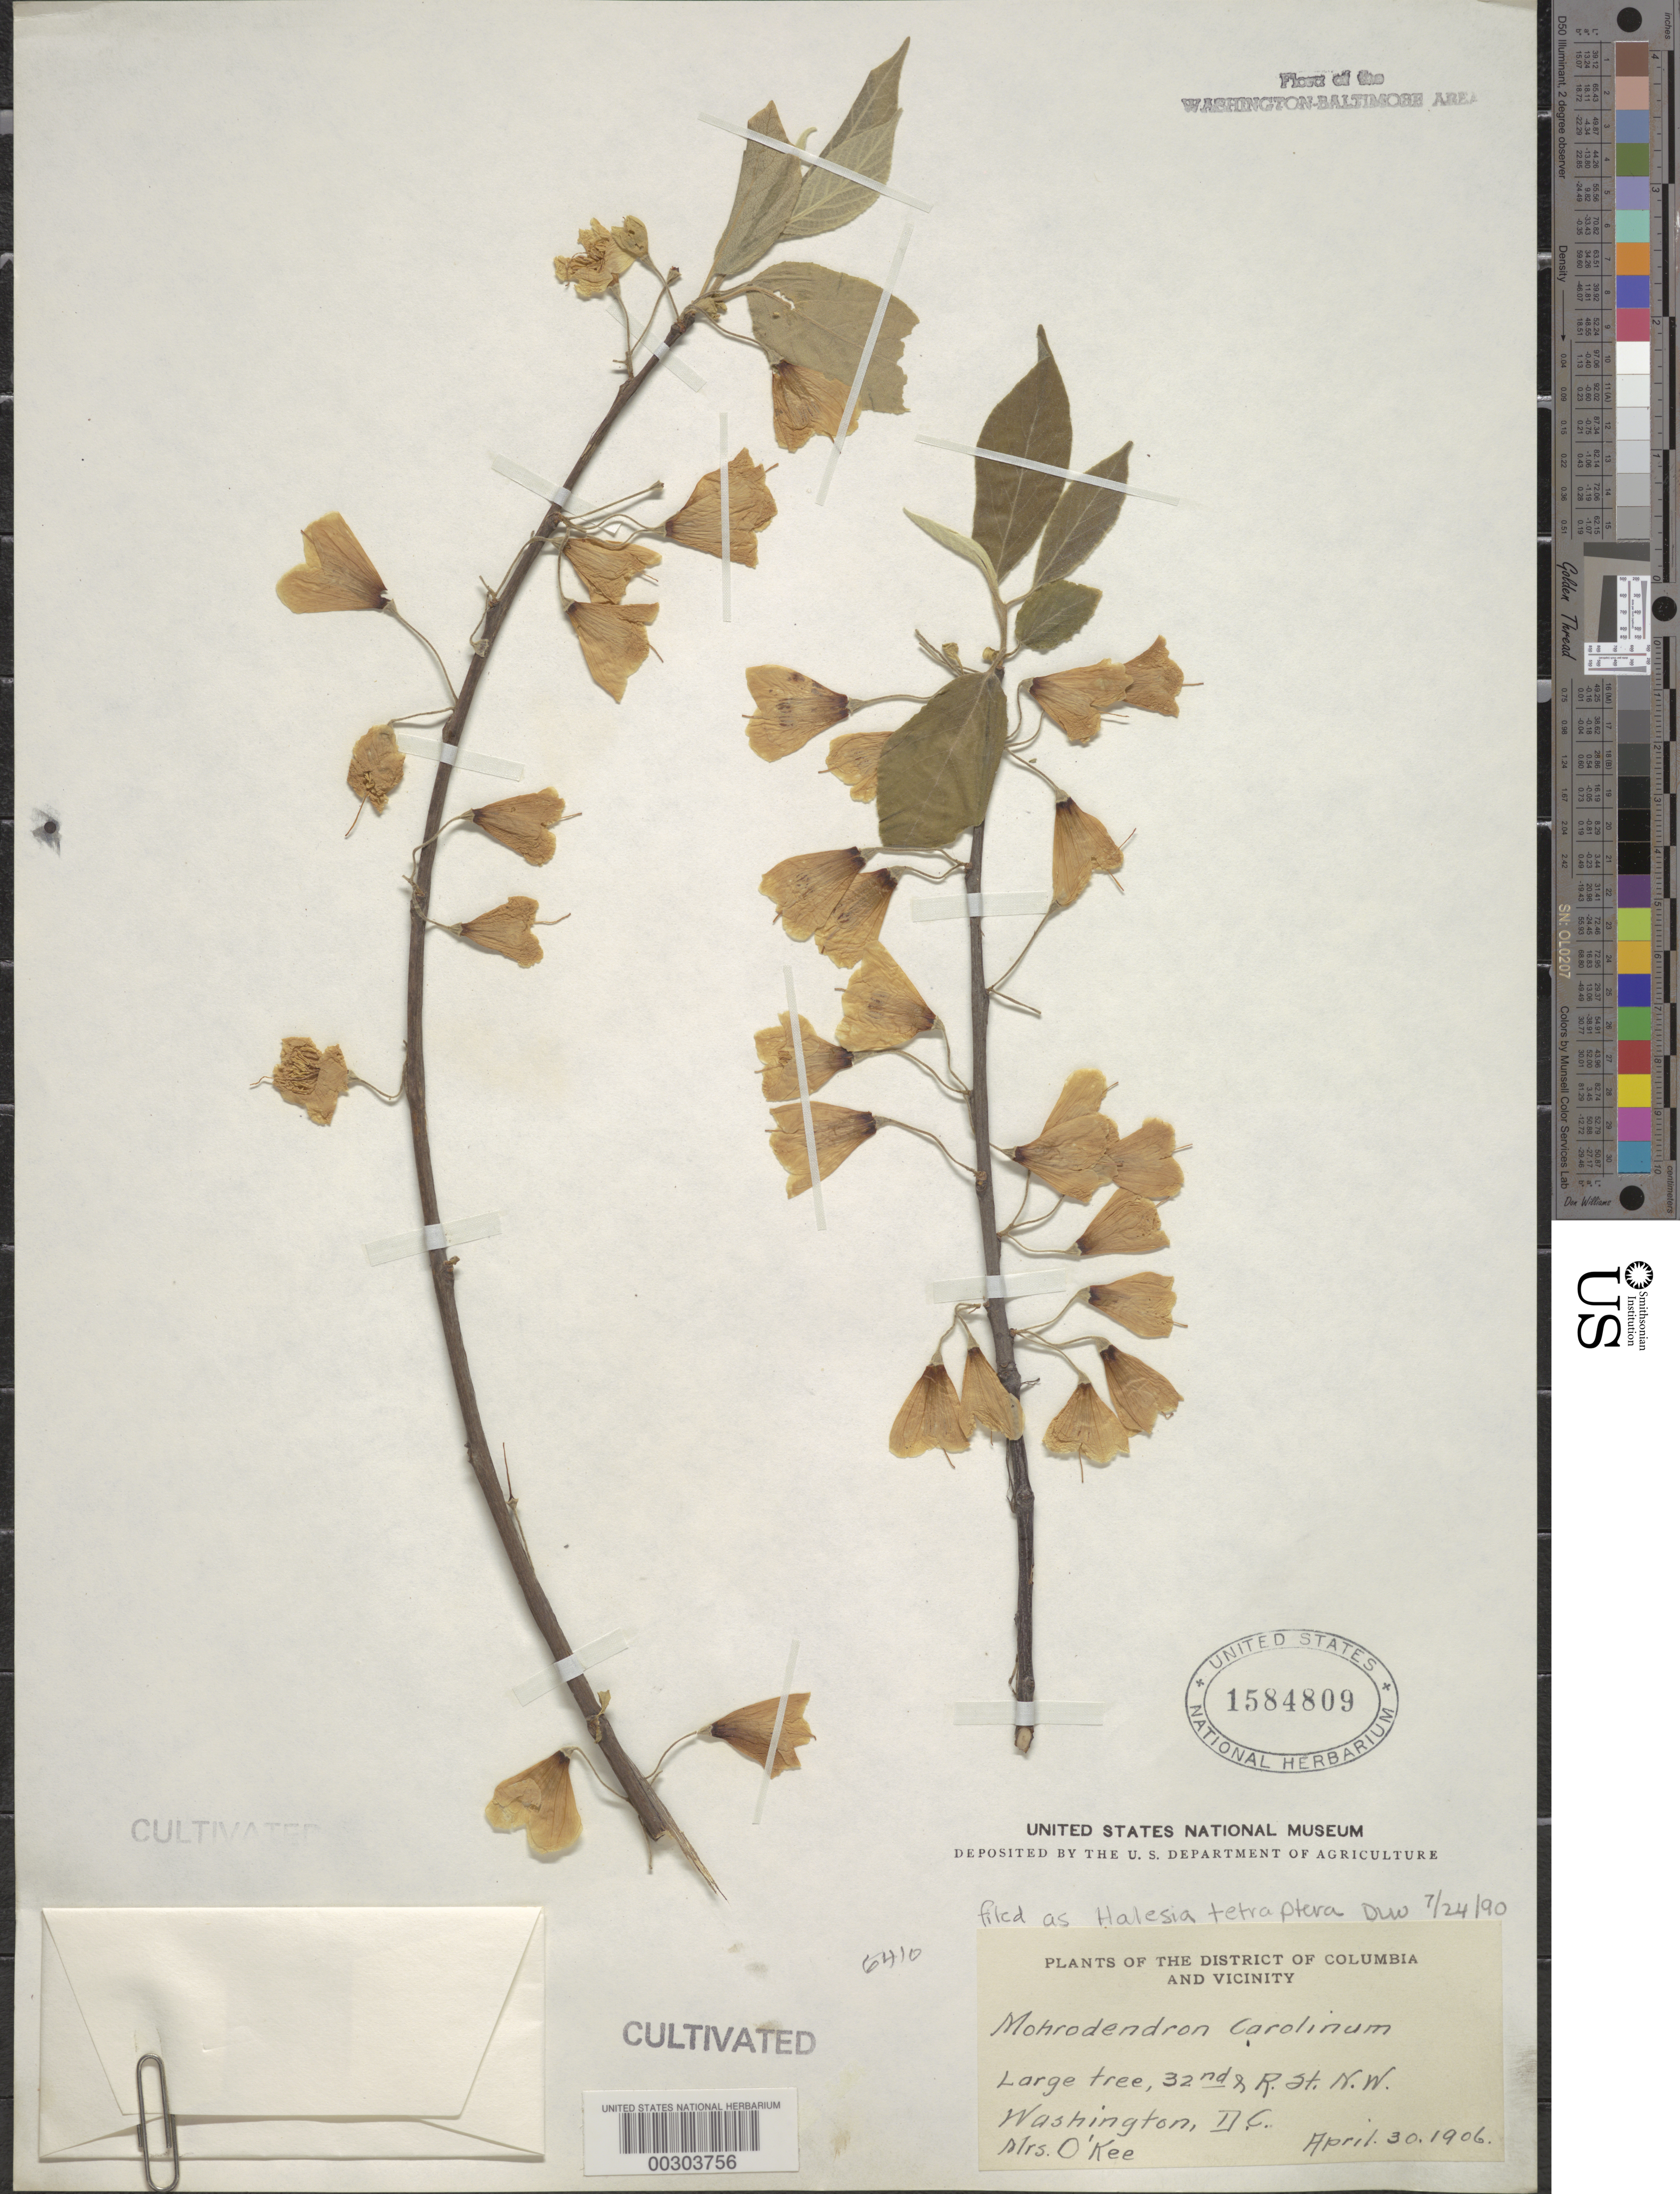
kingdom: Plantae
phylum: Tracheophyta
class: Magnoliopsida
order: Ericales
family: Styracaceae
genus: Halesia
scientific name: Halesia tetraptera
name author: J. Ellis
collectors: O'Kee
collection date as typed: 30 Apr 1906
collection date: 1906-04-30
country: United States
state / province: District of Columbia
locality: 32nd and R Sts NW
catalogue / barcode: US 1584809